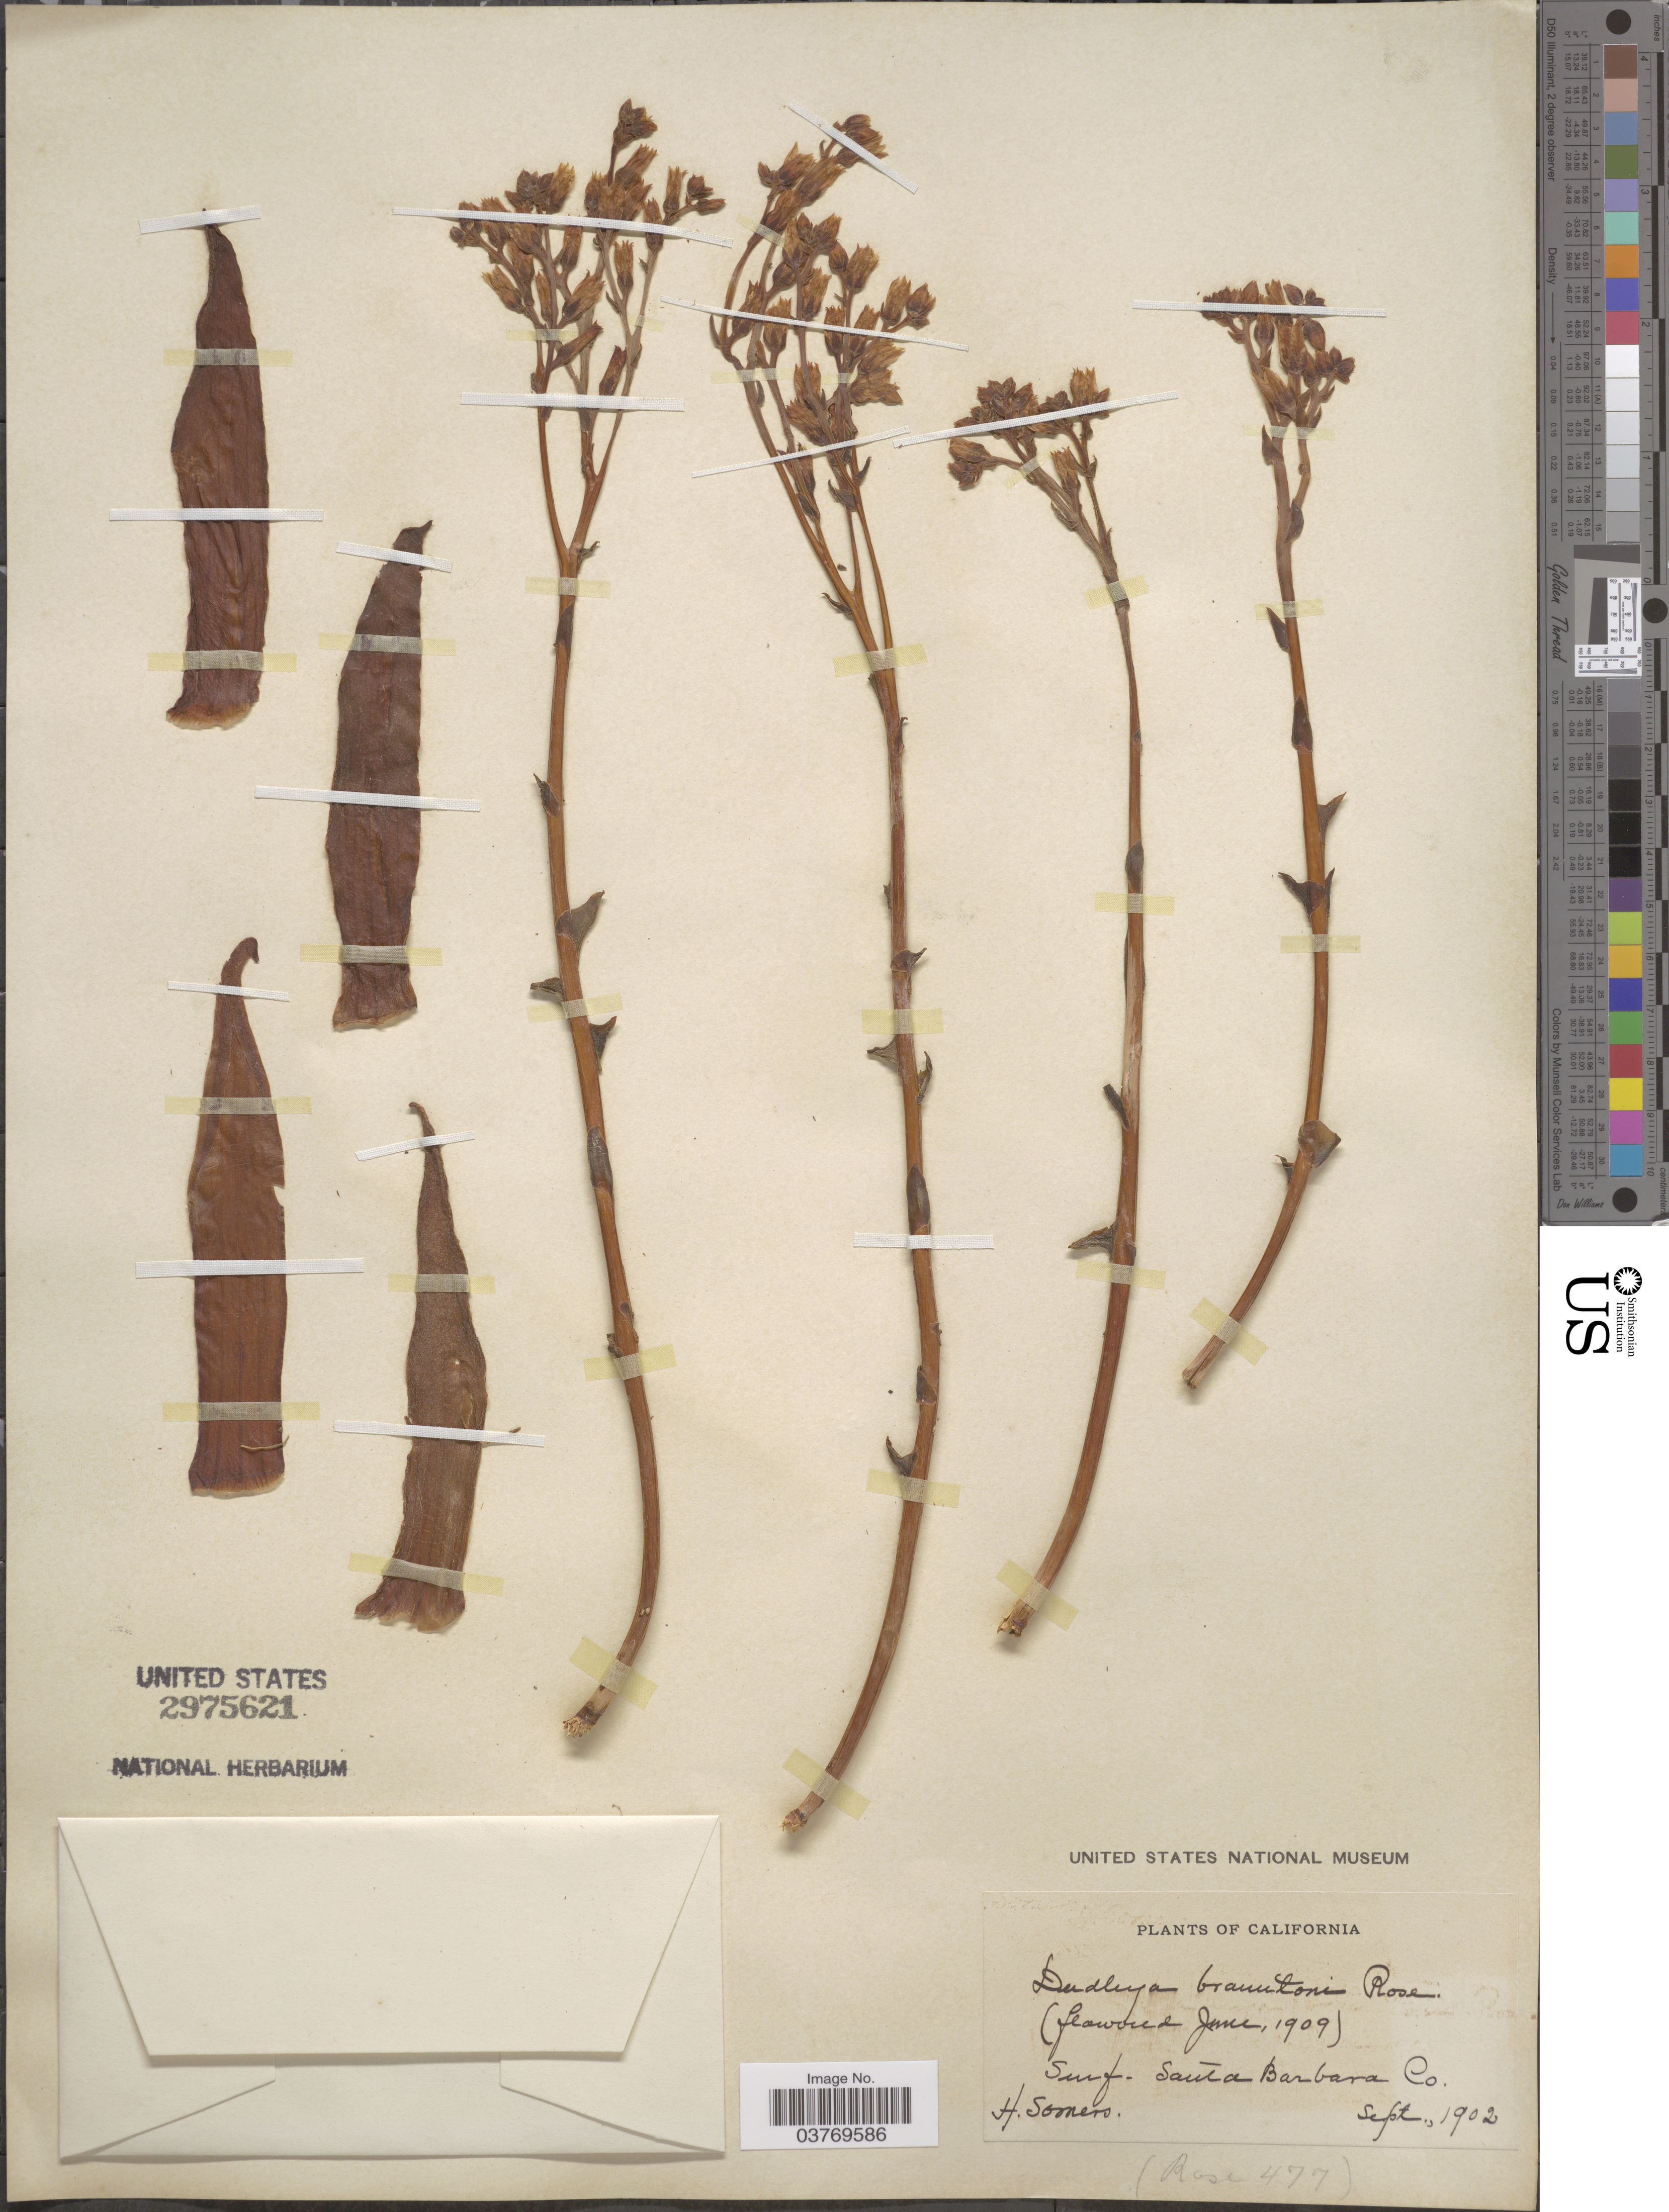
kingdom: Plantae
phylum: Tracheophyta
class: Magnoliopsida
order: Saxifragales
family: Crassulaceae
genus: Dudleya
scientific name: Dudleya brauntonii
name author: Rose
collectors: H. Somers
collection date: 1902-09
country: United States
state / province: California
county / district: Santa Barbara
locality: Serf. Santa Barbara Co.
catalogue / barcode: US 2975621